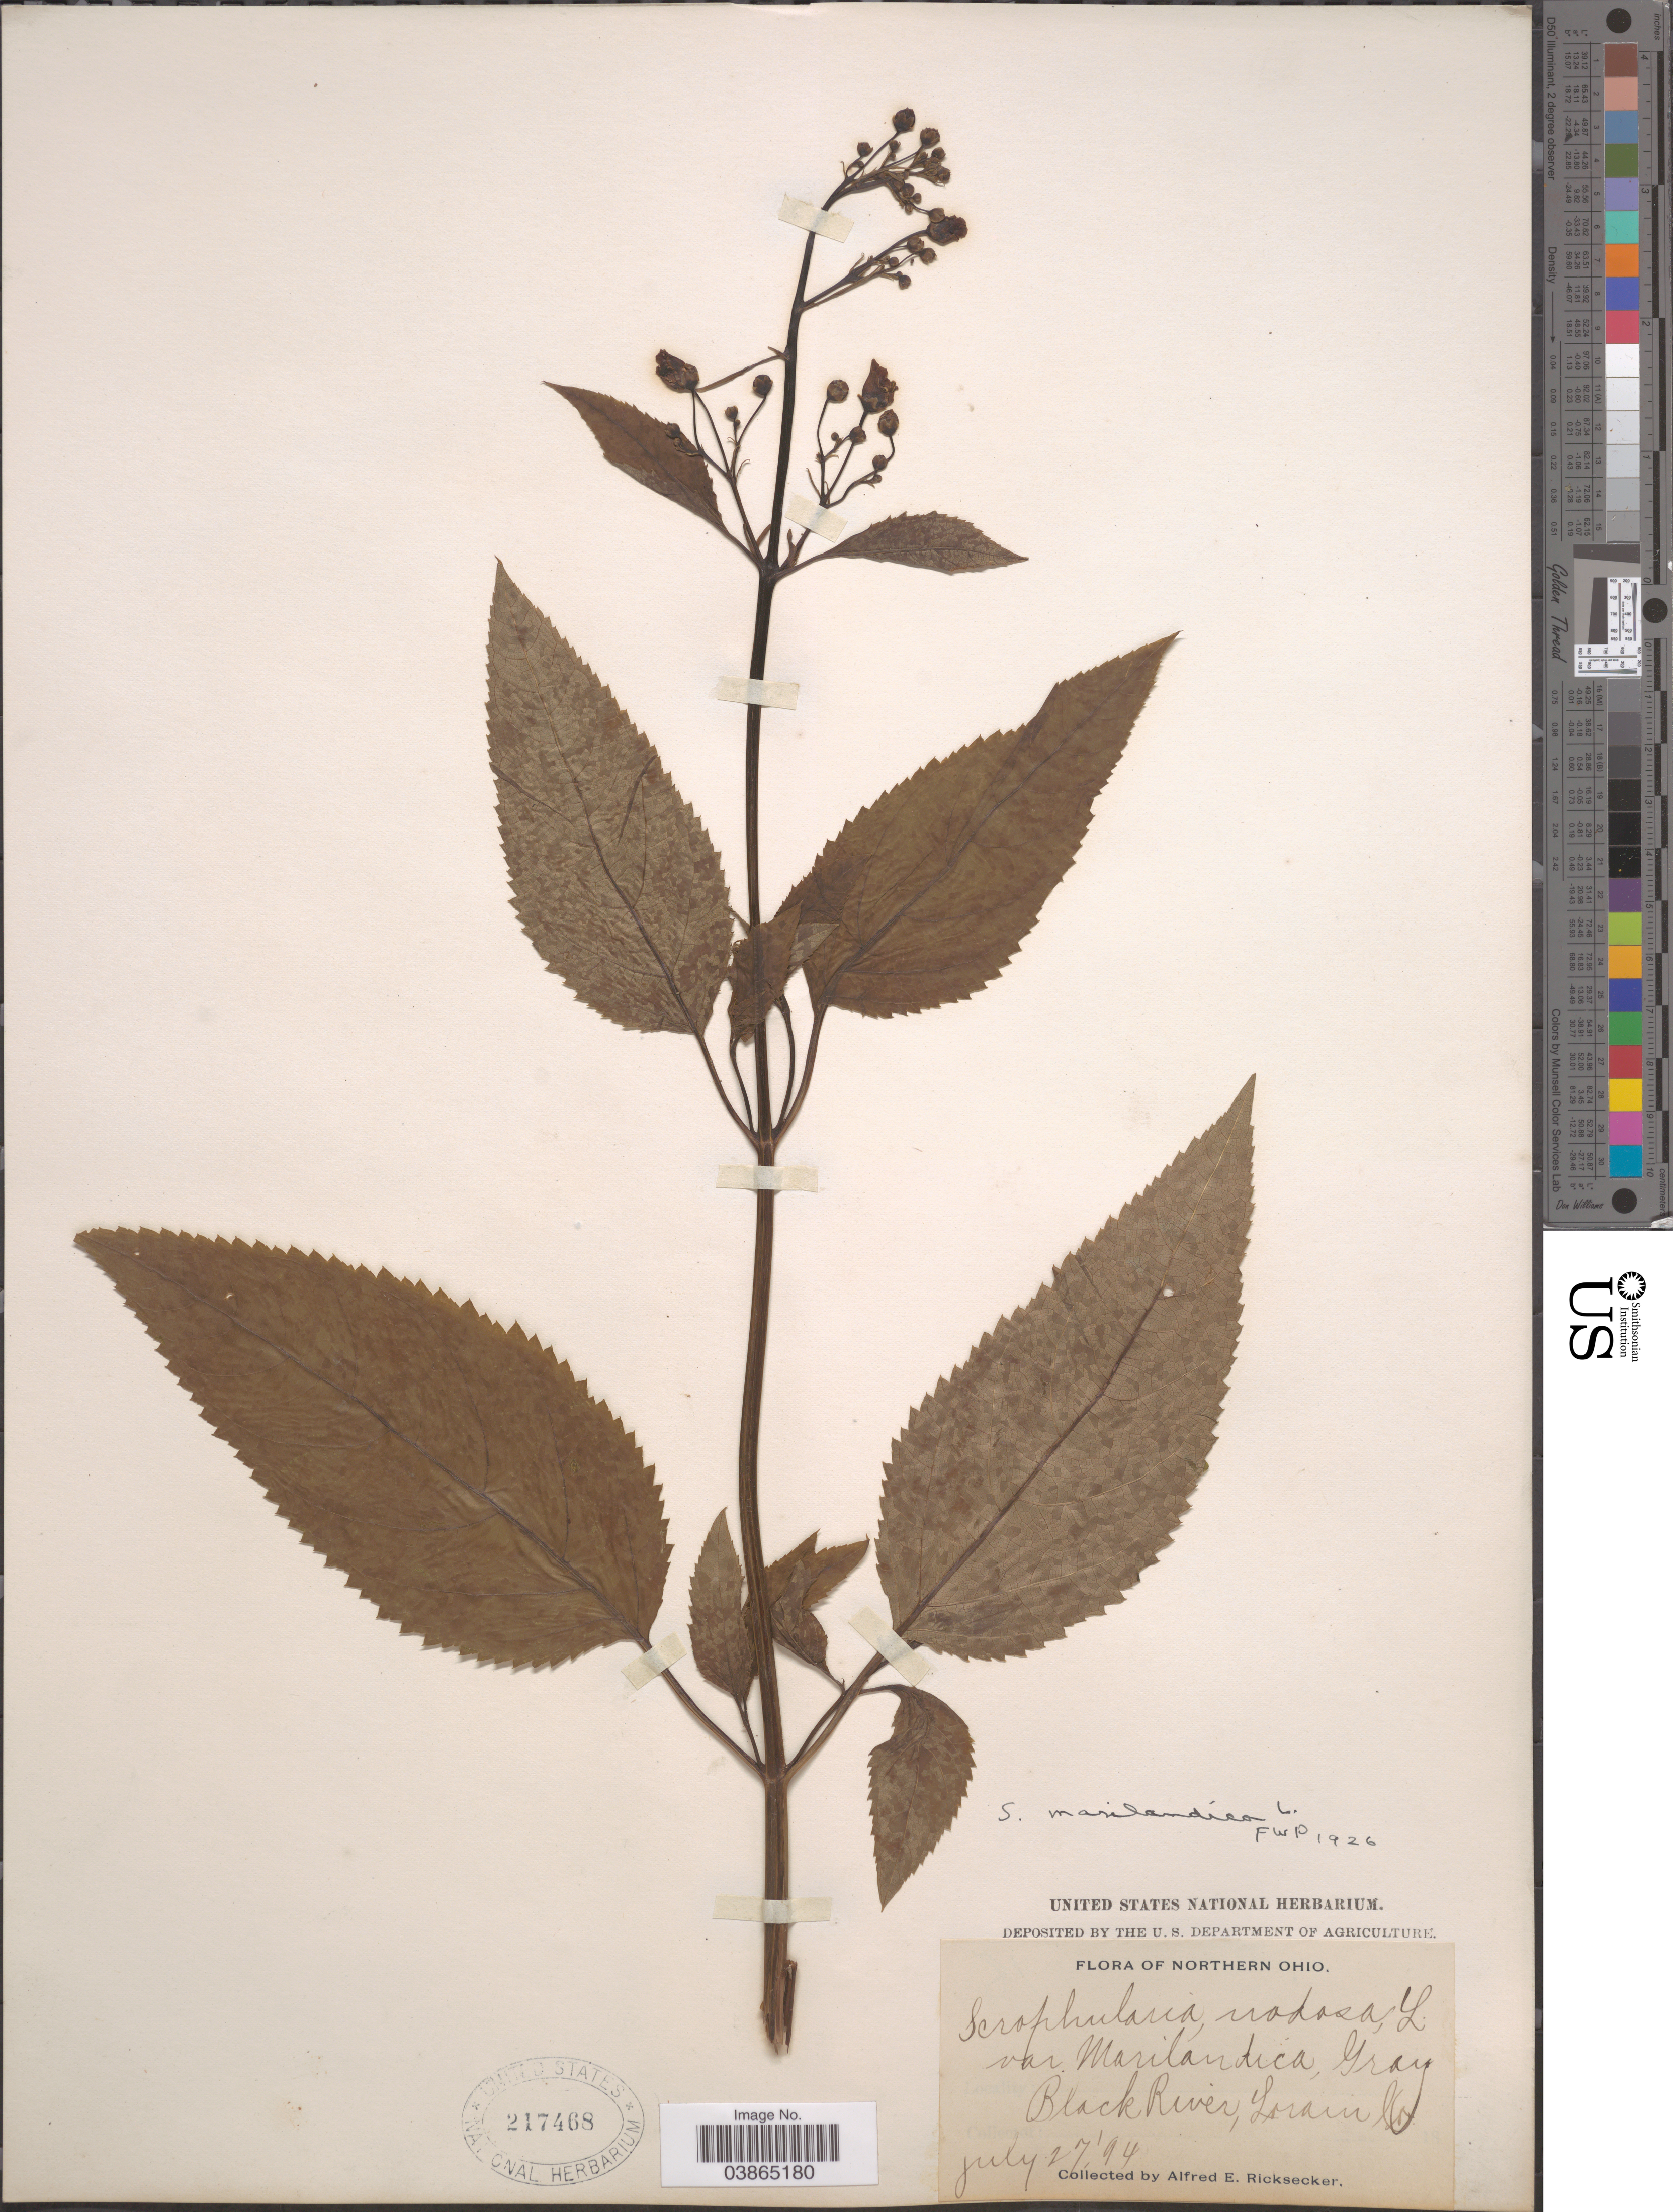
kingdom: Plantae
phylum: Tracheophyta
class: Magnoliopsida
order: Lamiales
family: Scrophulariaceae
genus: Scrophularia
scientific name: Scrophularia marylandica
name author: Georgi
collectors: A. E. Ricksecker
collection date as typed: Transcribed d/m/y: 27/7/94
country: United States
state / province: Ohio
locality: Northern Ohio. Black River, Lorain Co.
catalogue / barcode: US 217468